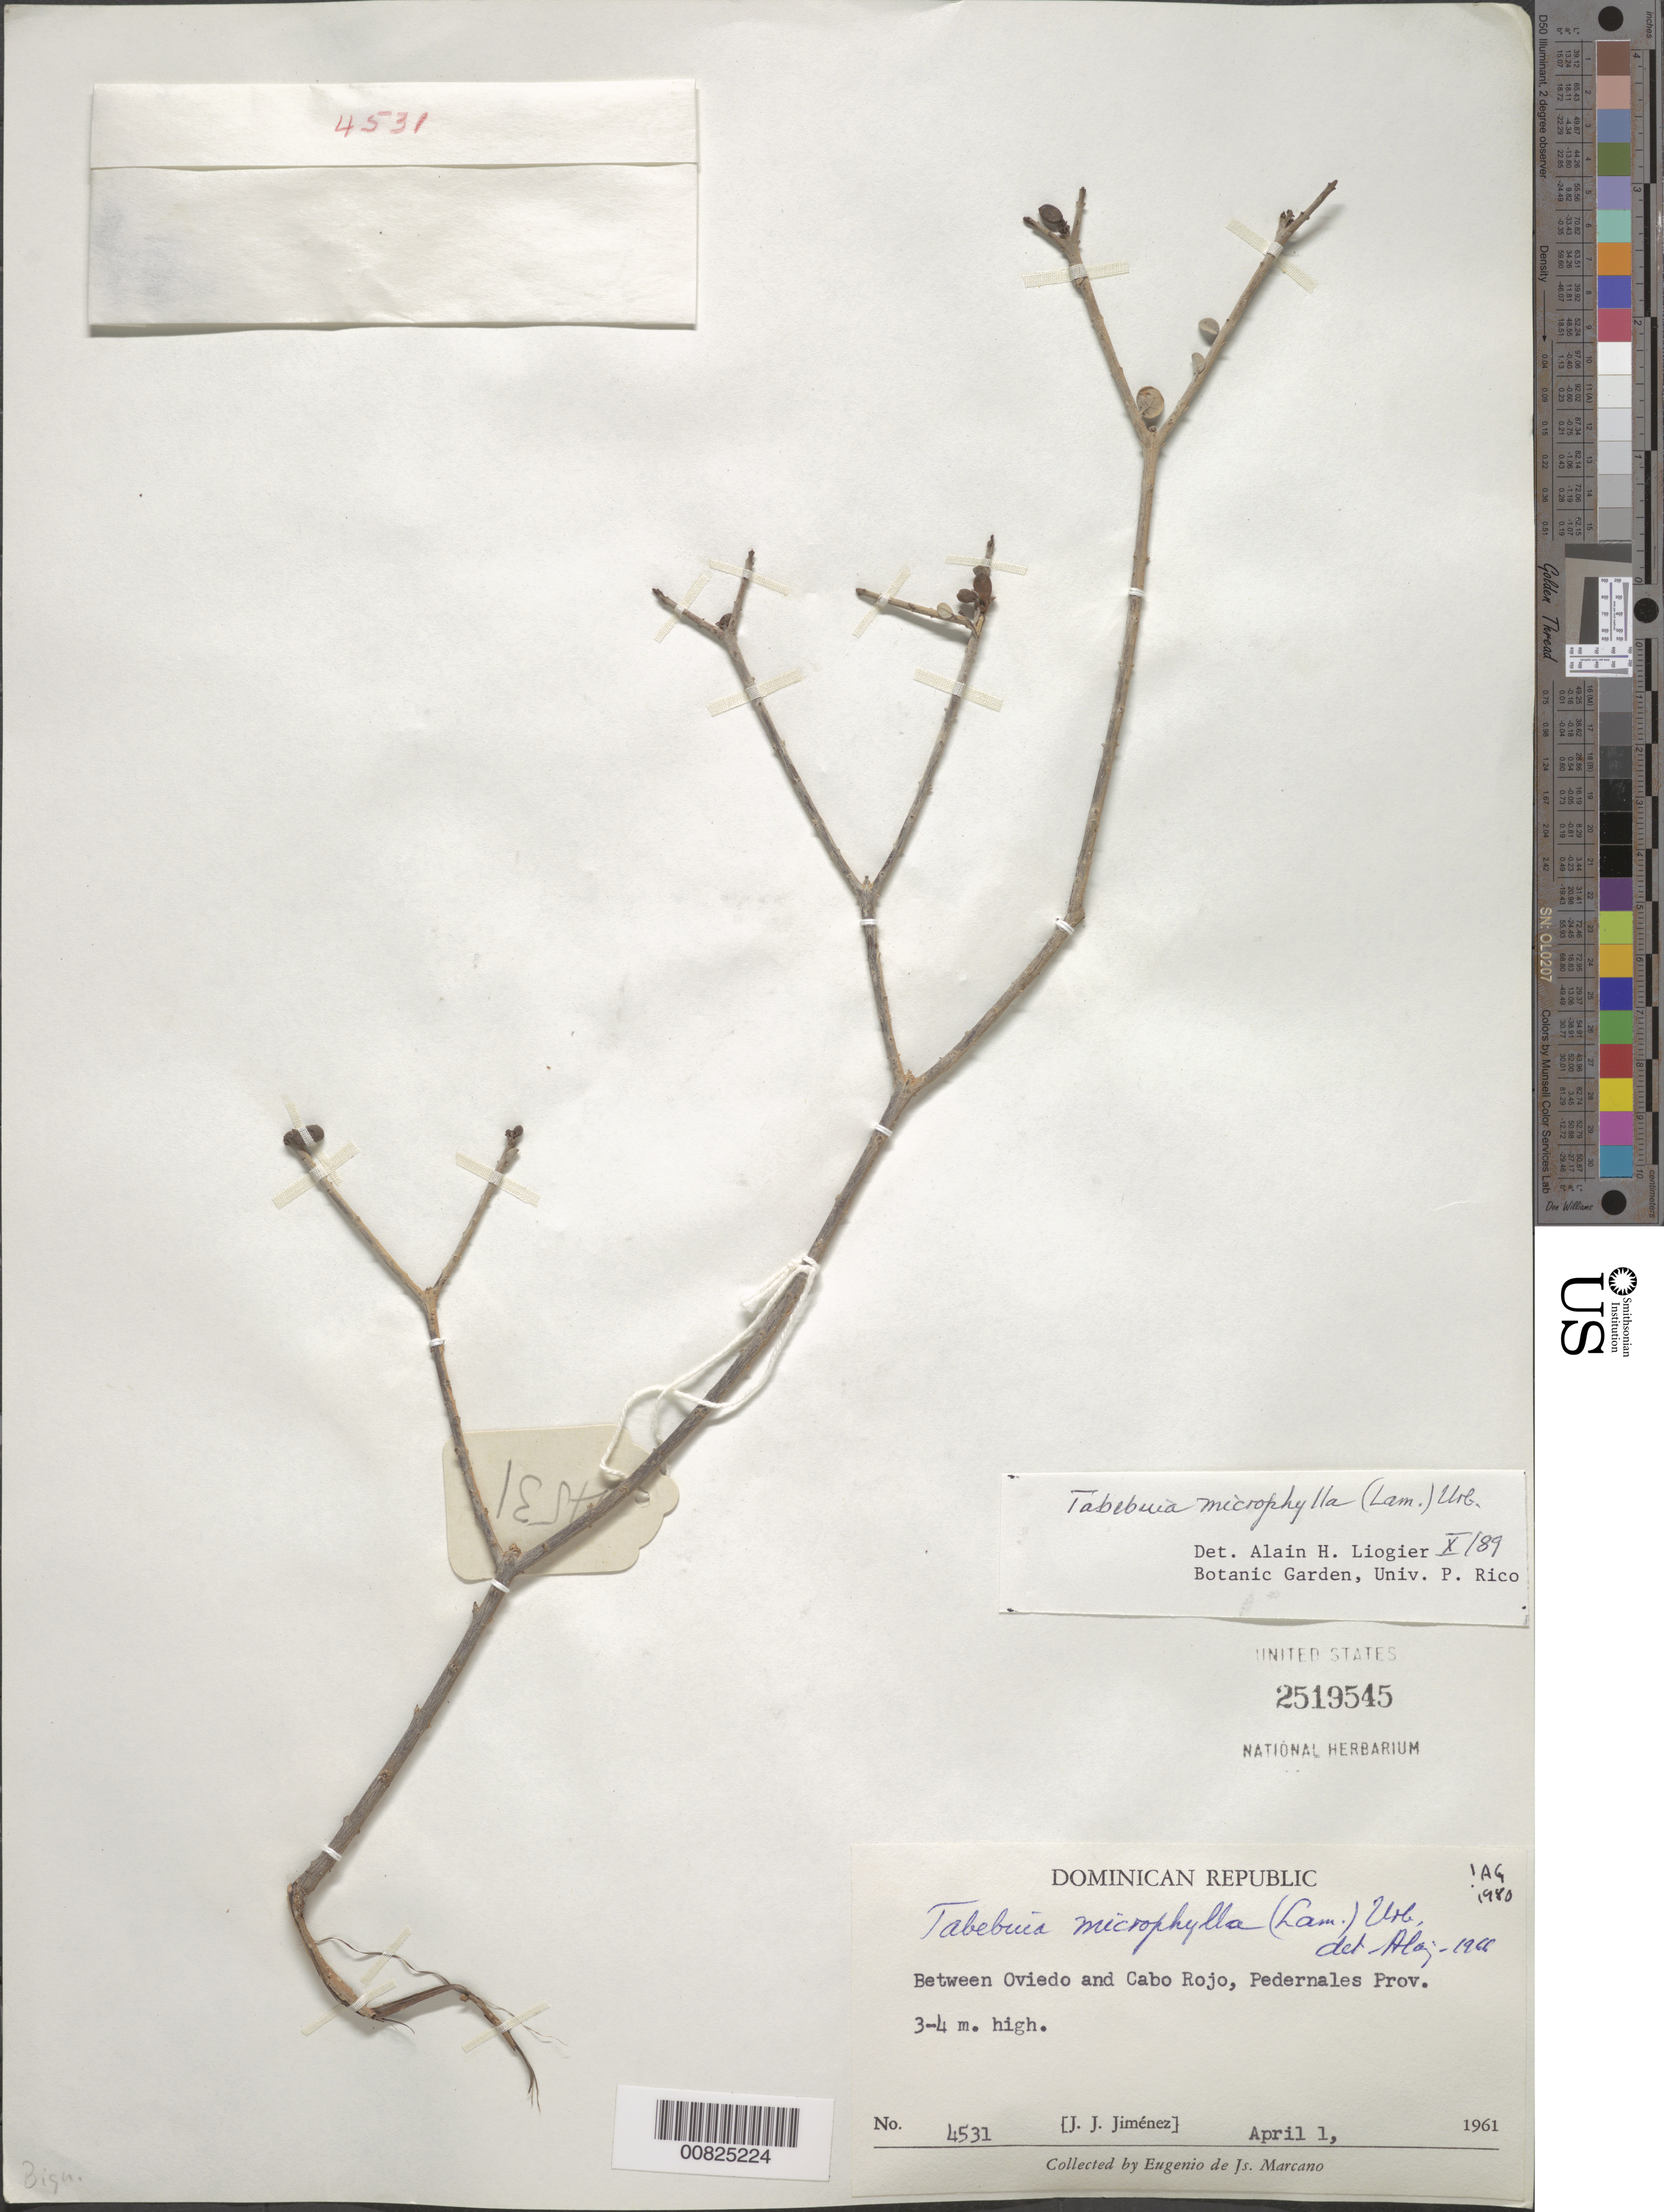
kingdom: Plantae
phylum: Tracheophyta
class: Magnoliopsida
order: Lamiales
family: Bignoniaceae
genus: Tabebuia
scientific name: Tabebuia microphylla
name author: (Lam.) Urb.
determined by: Liogier, Alain H.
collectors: J. J. Jiménez Almonte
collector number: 4531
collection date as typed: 01 Apr 1961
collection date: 1961-04-01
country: Dominican Republic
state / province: Pedernales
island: Hispaniola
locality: Between Oviedo and Cabo Rojo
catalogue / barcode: US 2519545